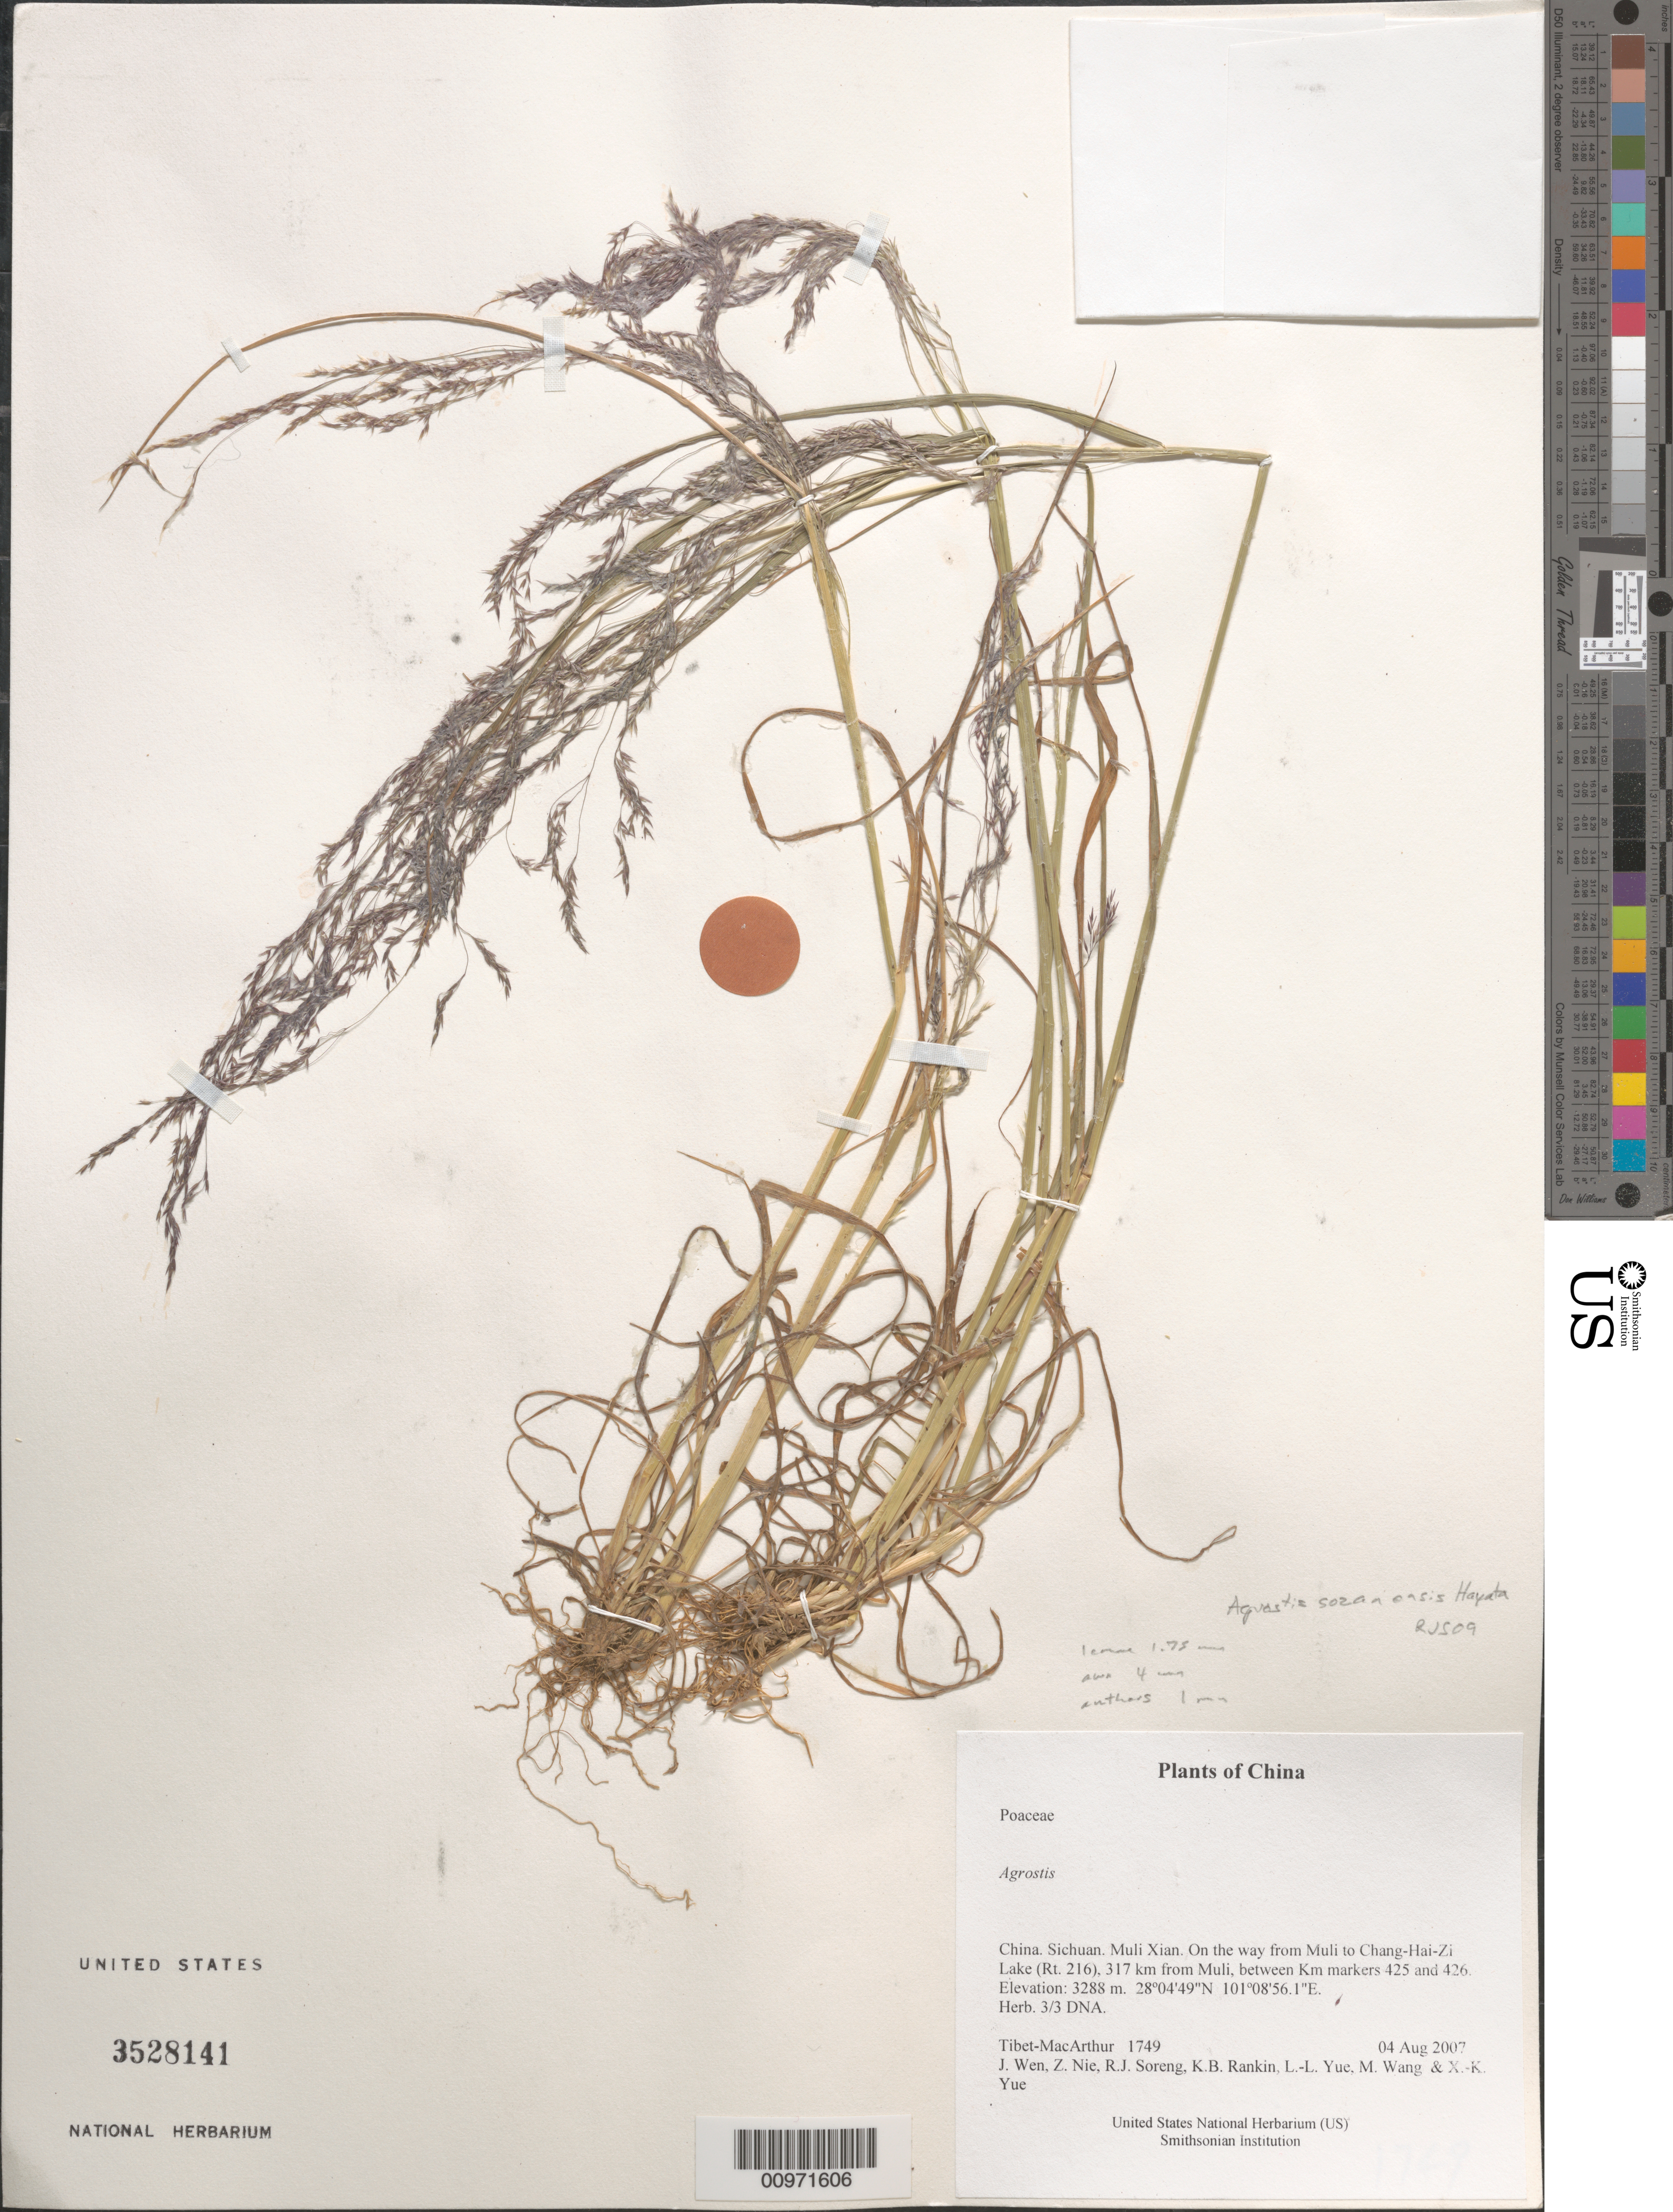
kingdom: Plantae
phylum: Tracheophyta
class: Liliopsida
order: Poales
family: Poaceae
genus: Agrostis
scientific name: Agrostis sozanensis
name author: Hayata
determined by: Soreng, Robert J., Research Associate (BOT), Smithsonian Institution - National Museum of Natural History (UNITED STATES)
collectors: Tibet-MacArthur, J. Wen, Z. Nie, R. J. Soreng, K. Rankin, L. Yue, M. Wang & X. Yue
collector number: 1749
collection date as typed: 04 Aug 2007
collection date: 2007-08-04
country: China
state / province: Sichuan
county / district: Muli Xian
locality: On the way from Muli to Chang-Hai-Zi Lake (Rt. 216), 317 km from Muli, between Km markers 425 and 426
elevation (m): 3288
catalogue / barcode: US 3528141